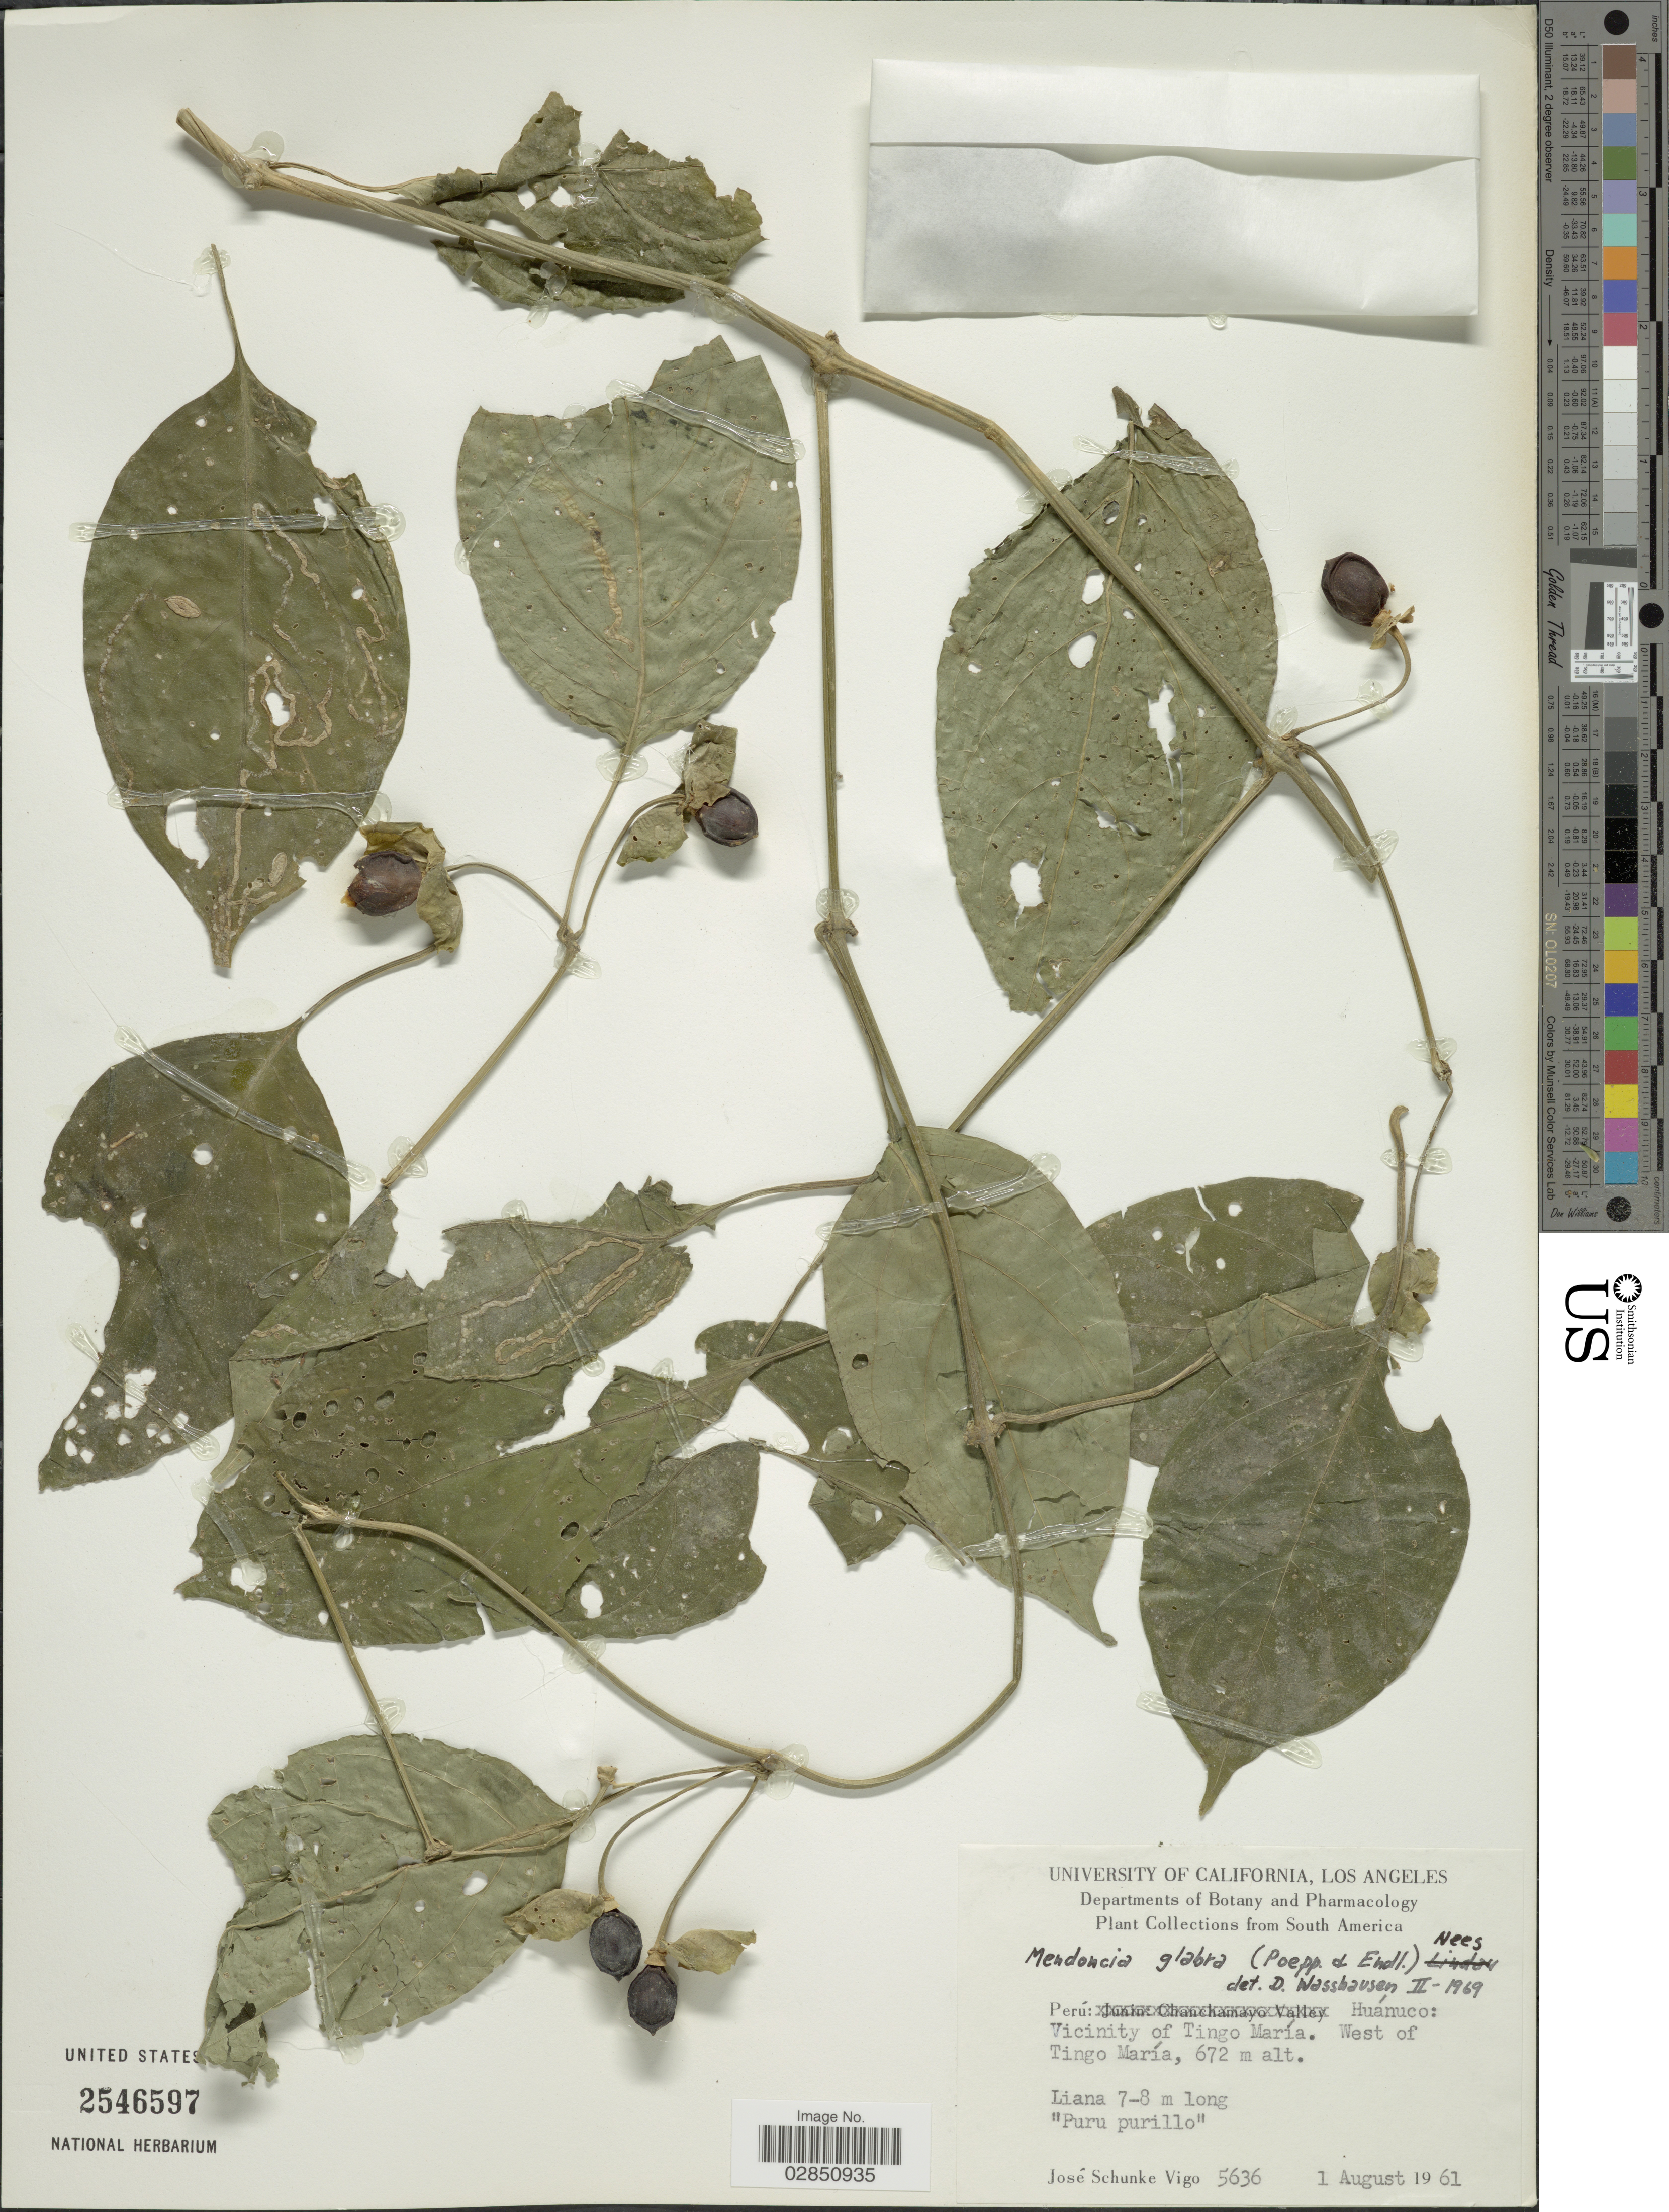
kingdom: Plantae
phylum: Tracheophyta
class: Magnoliopsida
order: Lamiales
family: Acanthaceae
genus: Mendoncia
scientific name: Mendoncia glabra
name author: (Poepp. & Endl.) Nees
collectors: J. Schunke Vigo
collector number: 5636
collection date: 1961-08-01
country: Peru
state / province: Huánuco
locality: Vicinity of Tingo María, West of Tingo María.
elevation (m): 672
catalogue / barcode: US 2546597